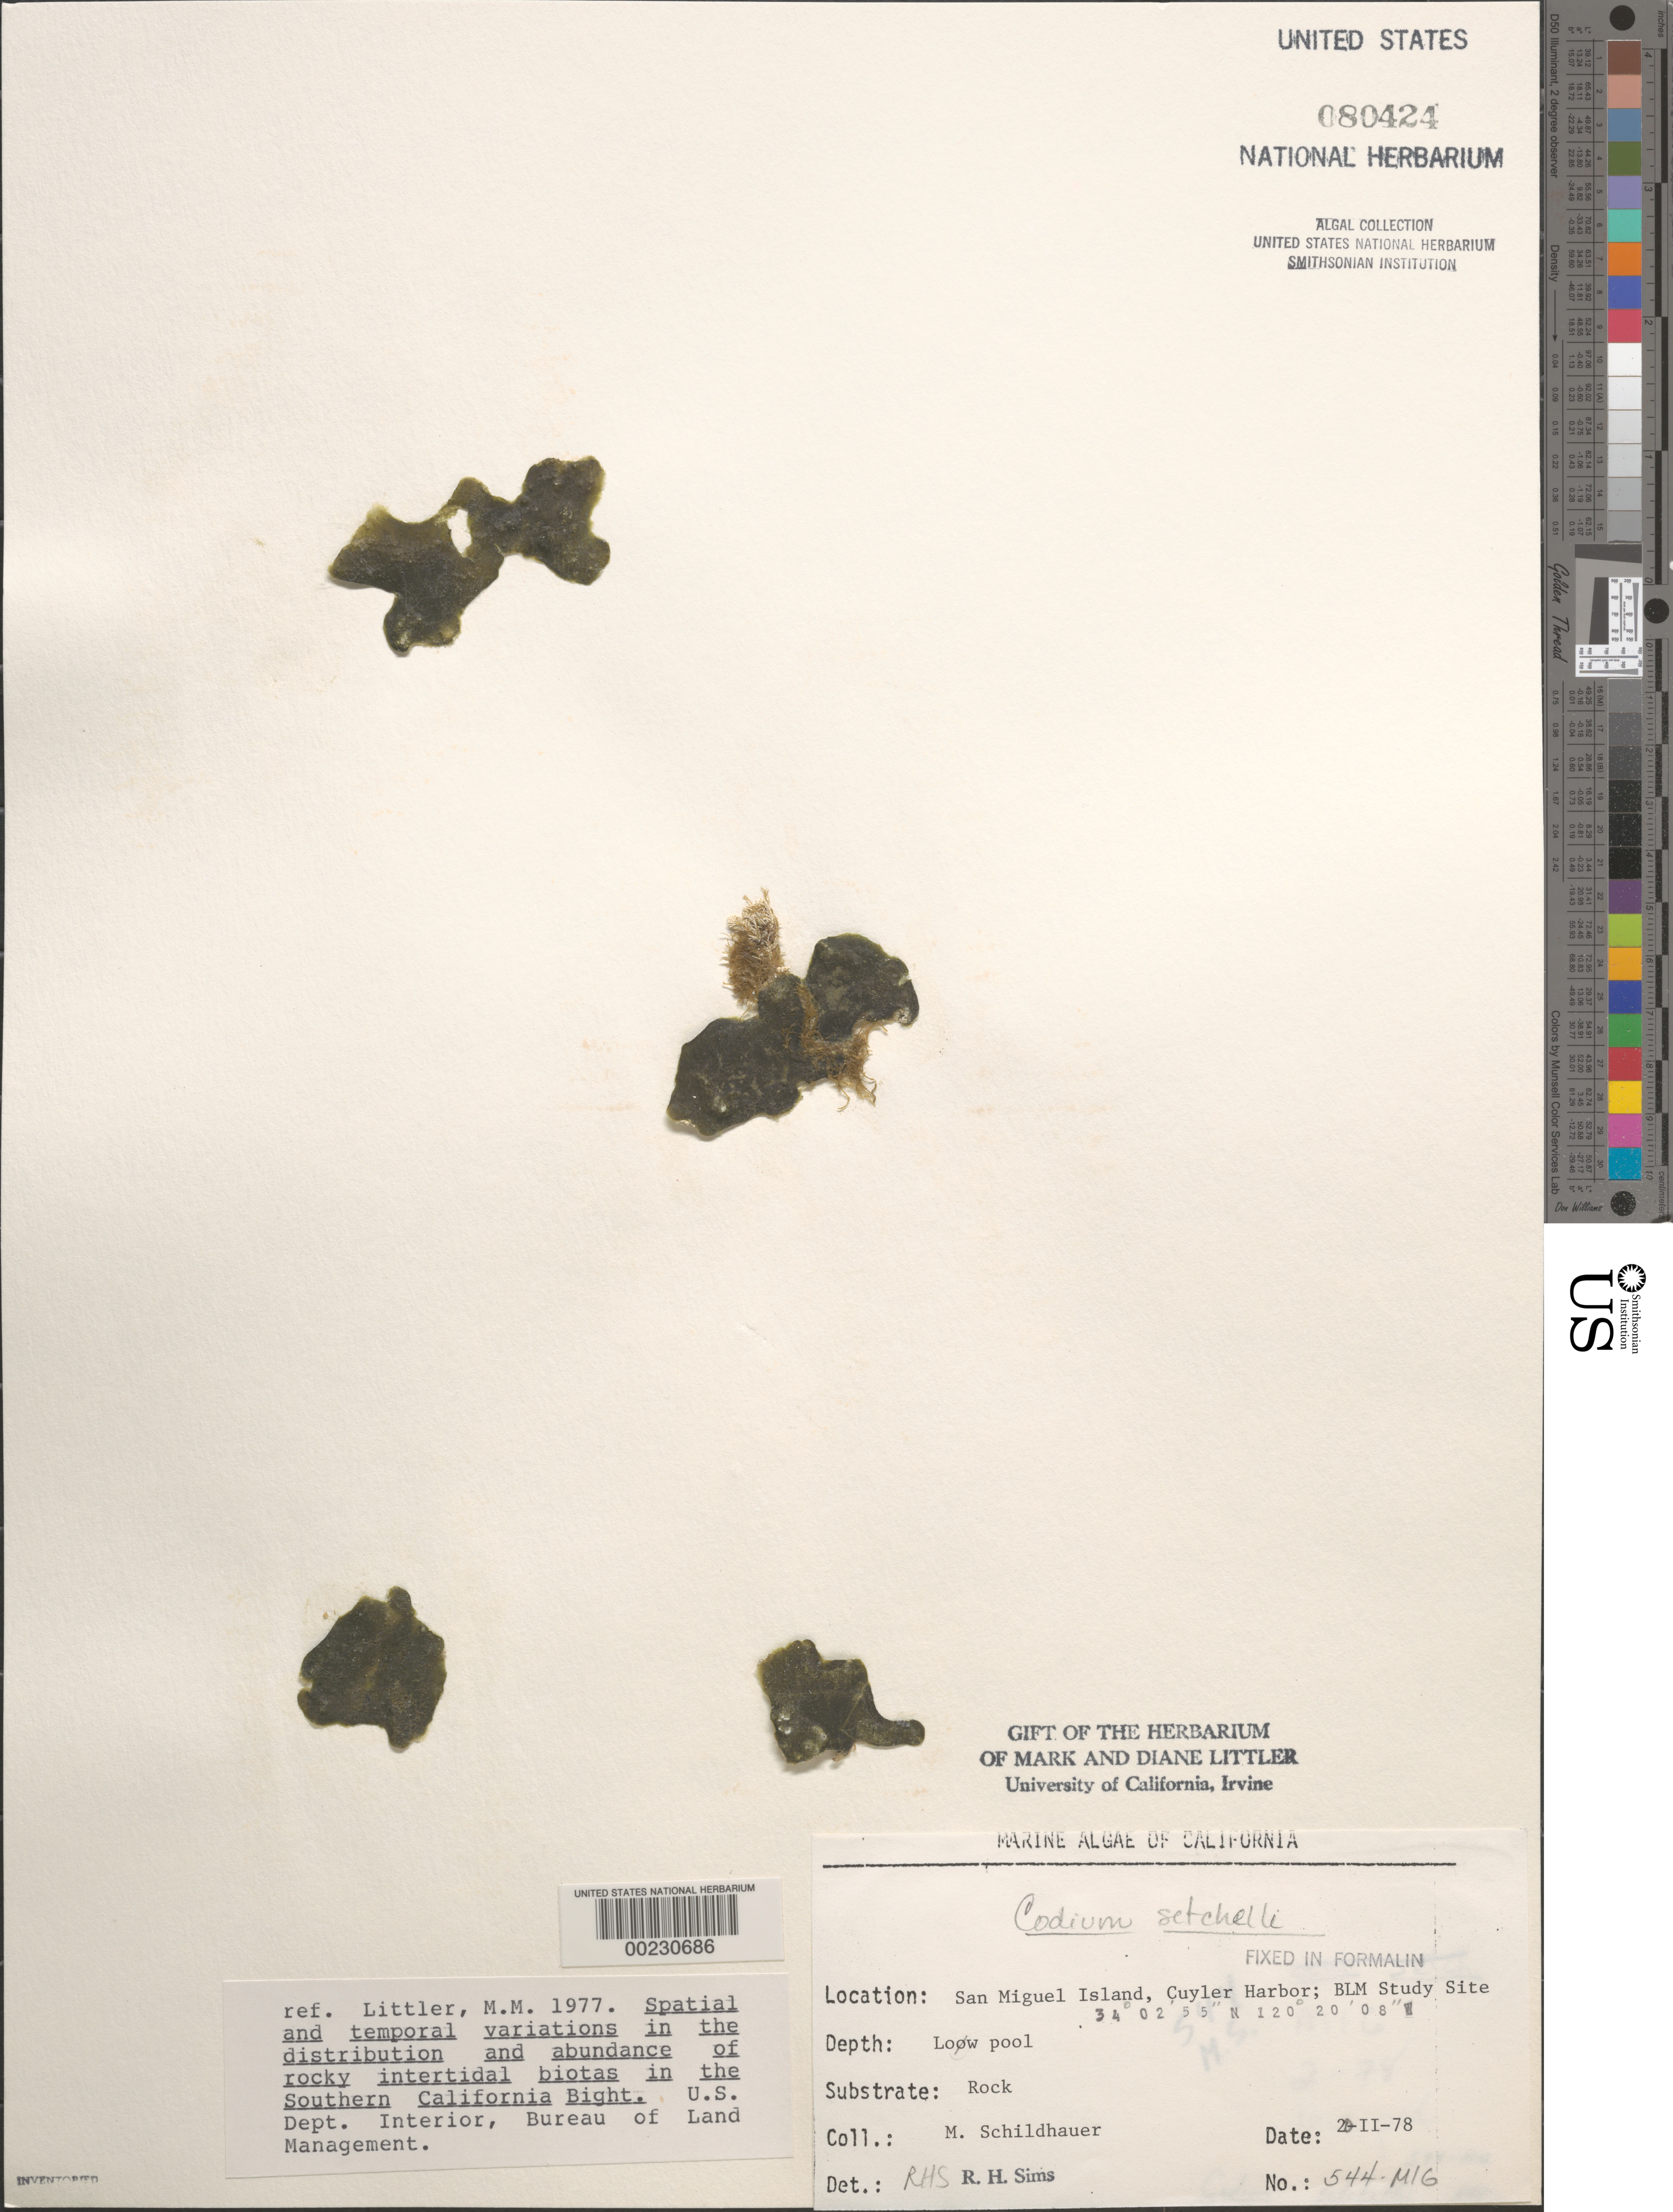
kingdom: Plantae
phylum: Chlorophyta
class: Ulvophyceae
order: Bryopsidales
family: Codiaceae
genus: Codium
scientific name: Codium setchellii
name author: N.L. Gardner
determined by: Sims, Robert H.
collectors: M. Schildhauer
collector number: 544-mig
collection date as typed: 20 Feb 1978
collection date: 1978-02-20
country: United States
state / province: California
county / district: Santa Barbara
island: San Miguel Island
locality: Cuyler Harbor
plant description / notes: BLM-SOCALBIGHT Rocky Intertidal Survey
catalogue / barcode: US 80424